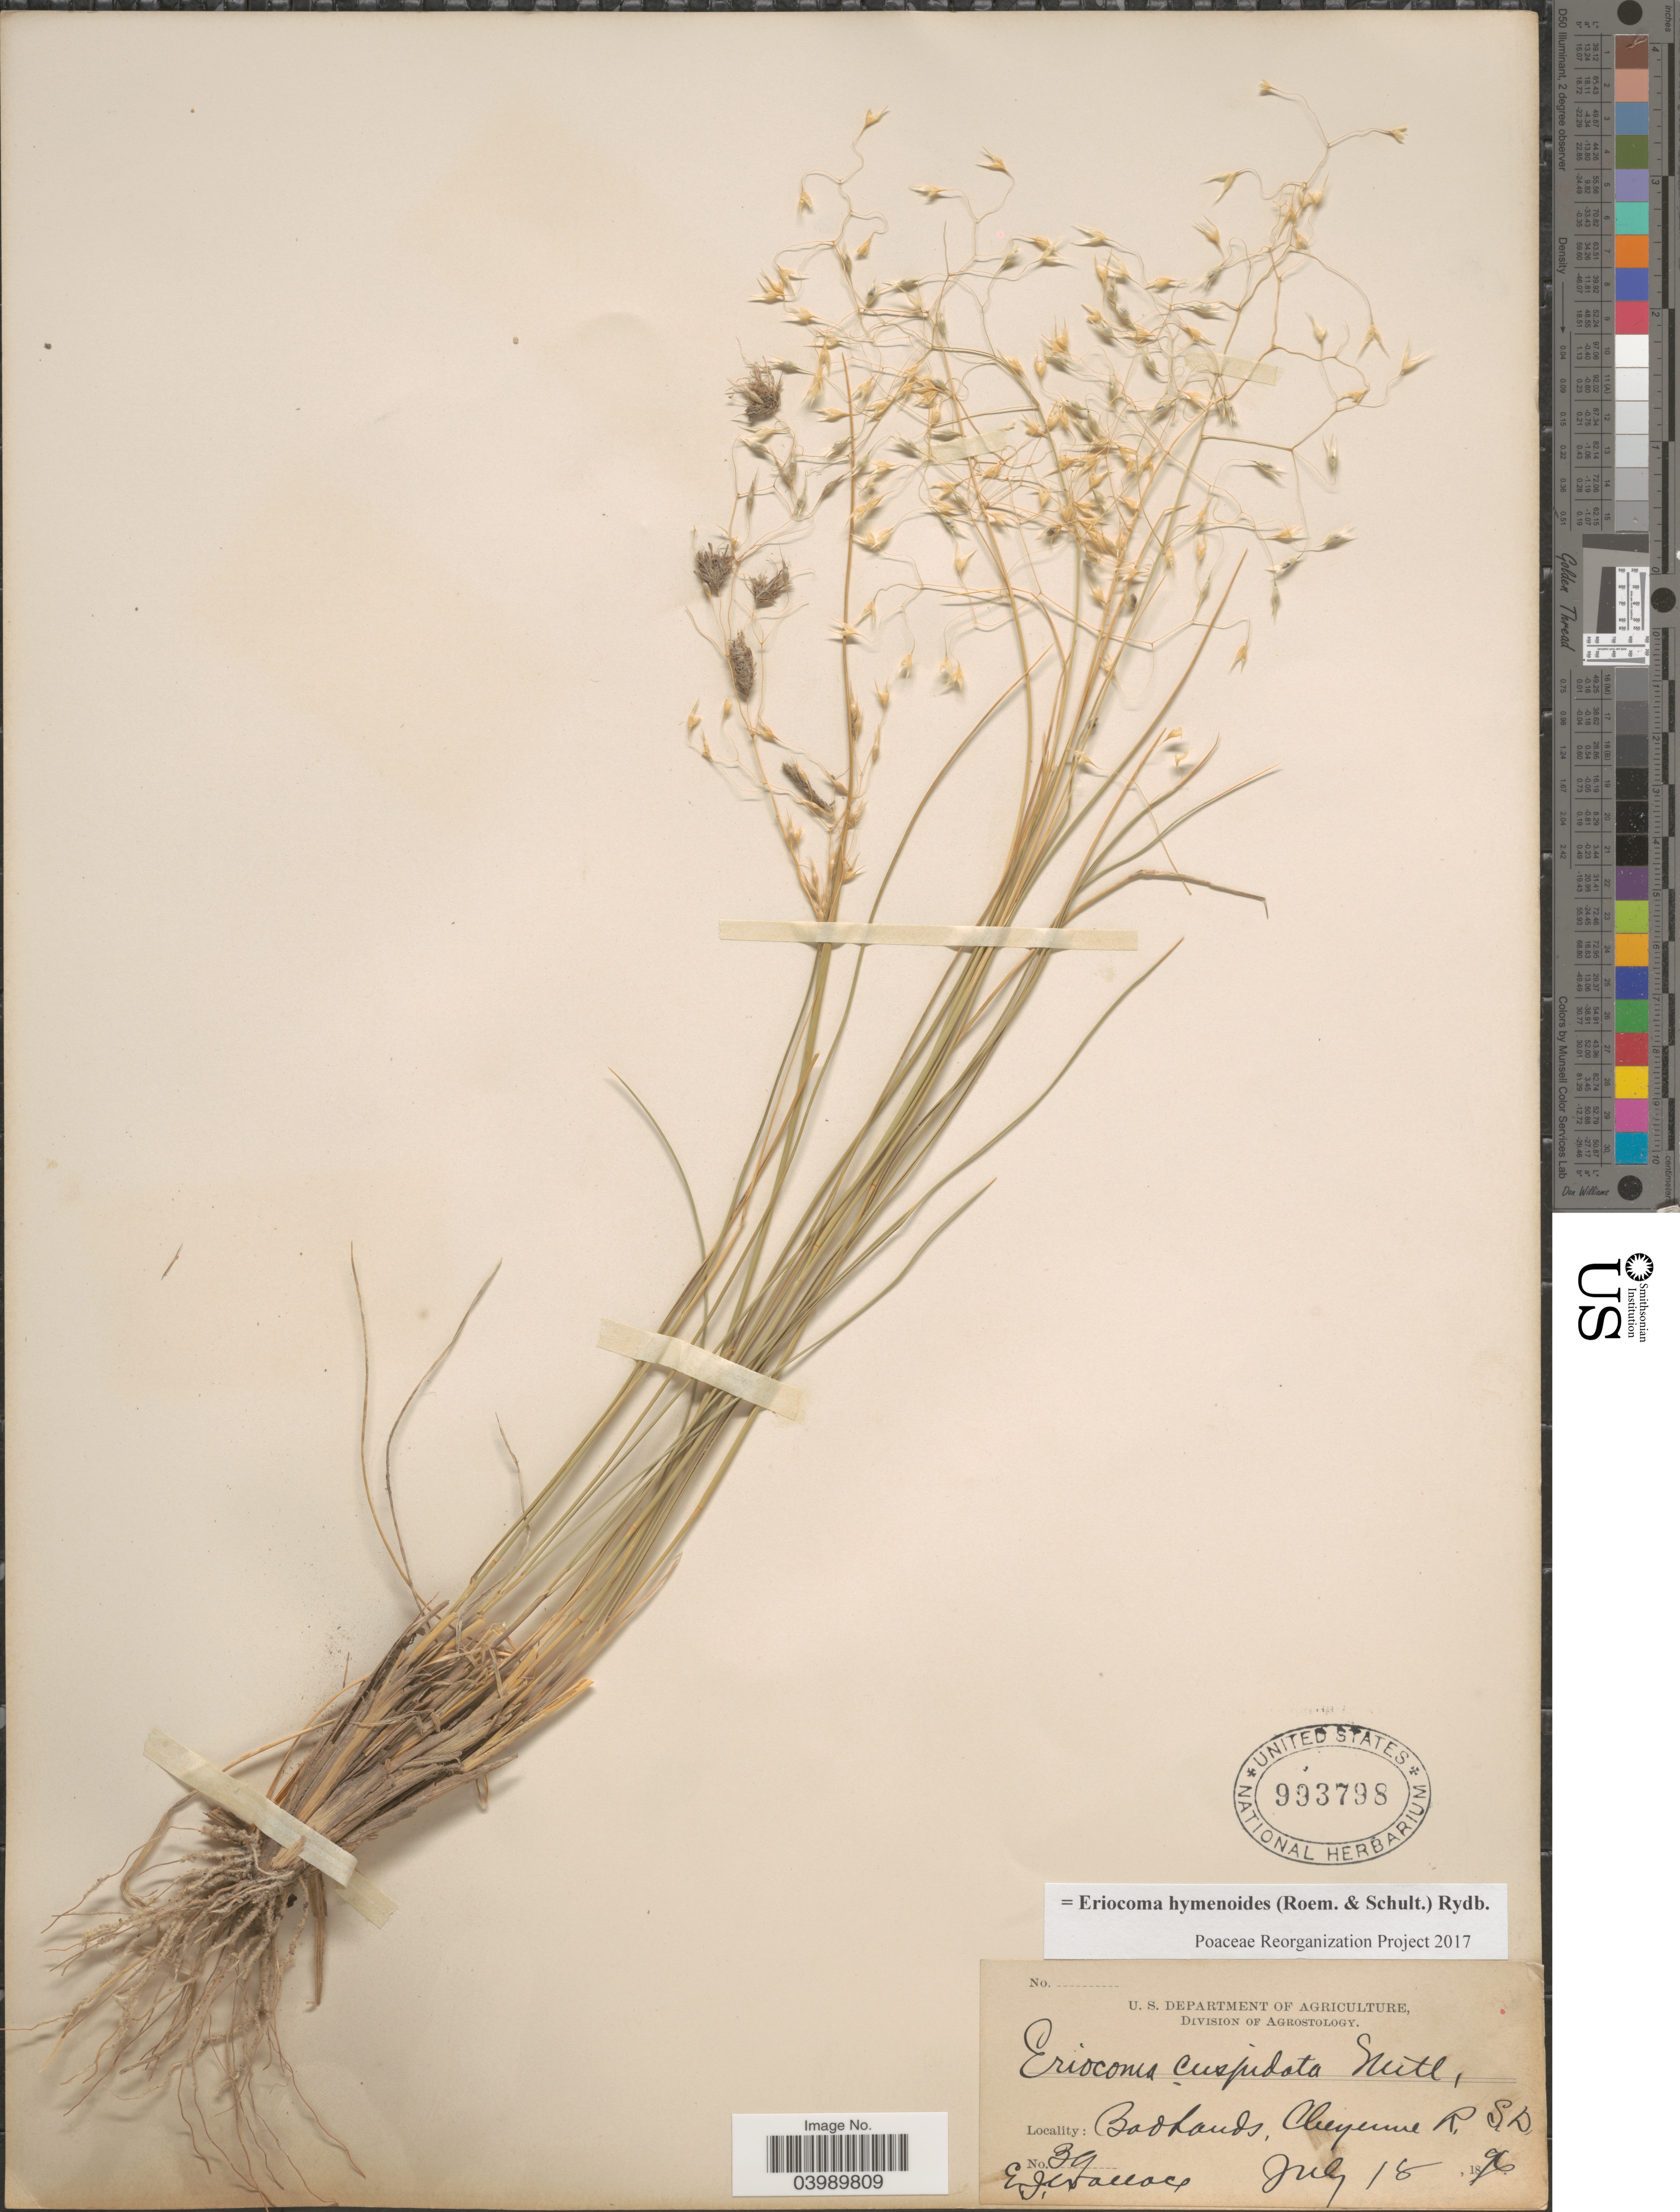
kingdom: Plantae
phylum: Tracheophyta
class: Liliopsida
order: Poales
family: Poaceae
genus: Eriocoma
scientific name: Eriocoma hymenoides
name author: (Roem. & Schult.) Rydb.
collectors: E. J. Wallace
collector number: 39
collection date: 1896-07-18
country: United States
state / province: South Dakota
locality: Badlands, Cheyenne R.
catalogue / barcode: US 993798